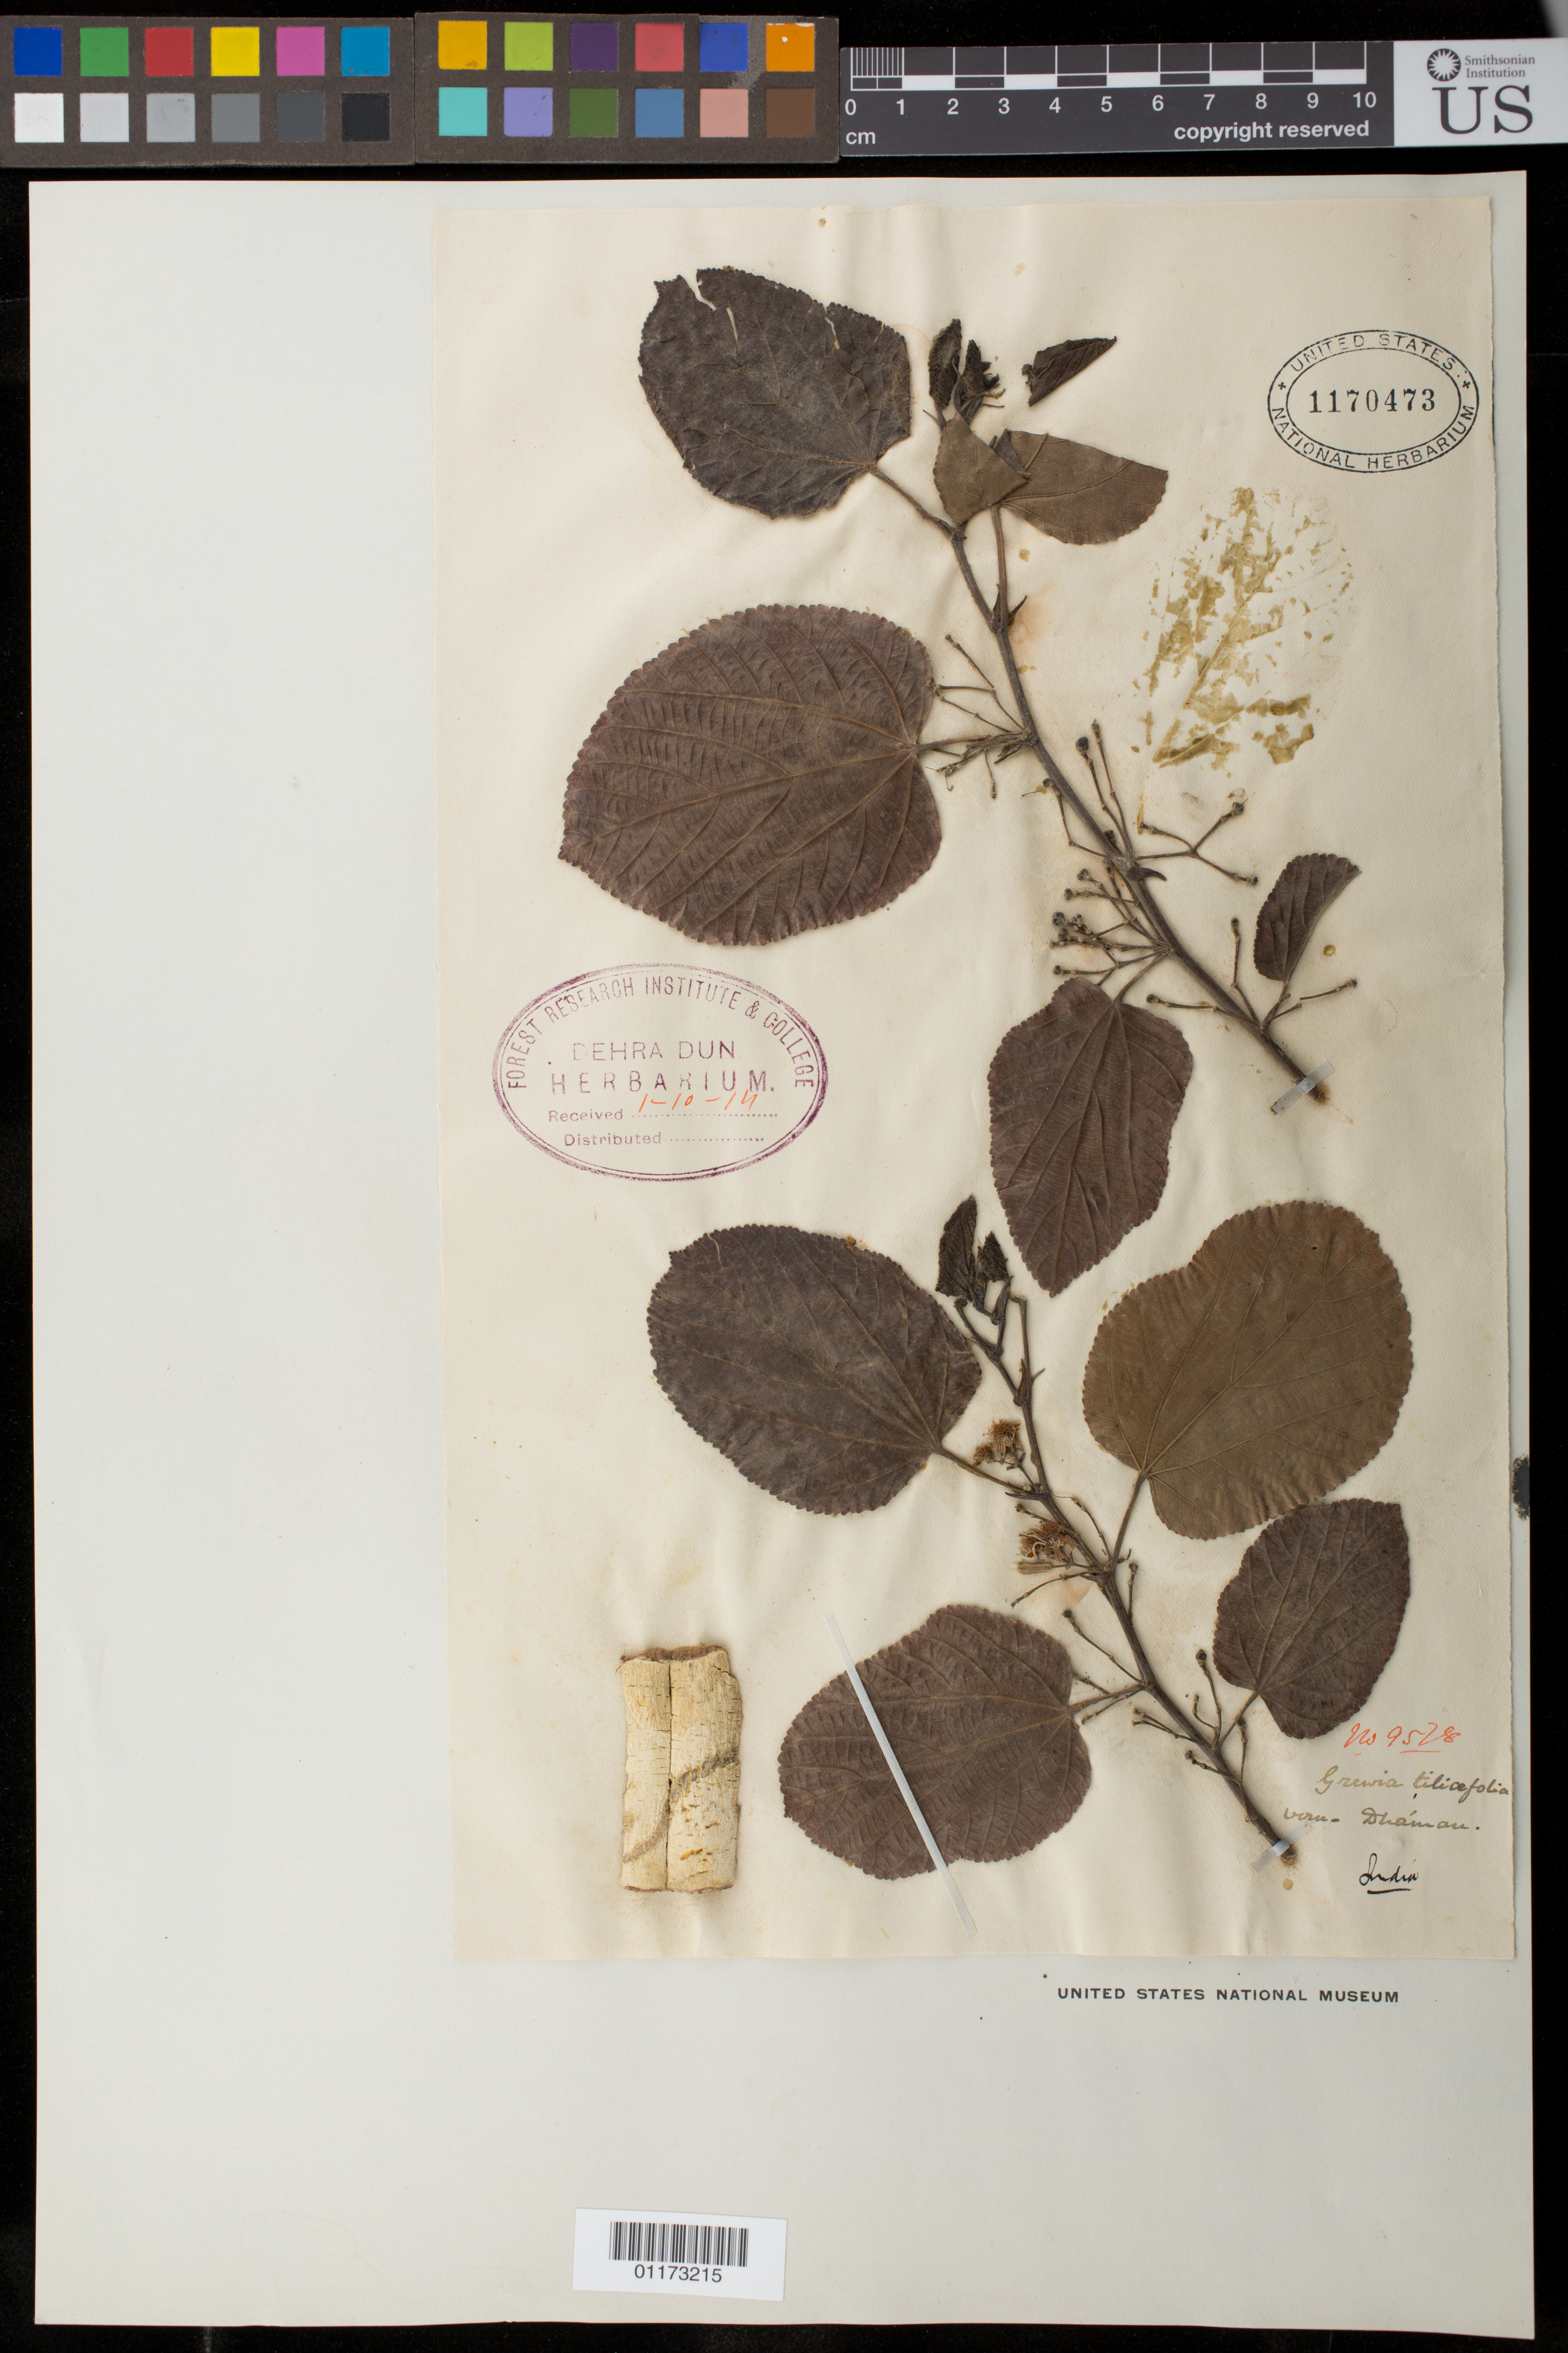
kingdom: Plantae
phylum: Tracheophyta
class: Magnoliopsida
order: Malvales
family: Malvaceae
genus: Grewia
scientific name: Grewia tiliifolia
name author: Vahl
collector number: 9528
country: India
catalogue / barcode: US 1170473